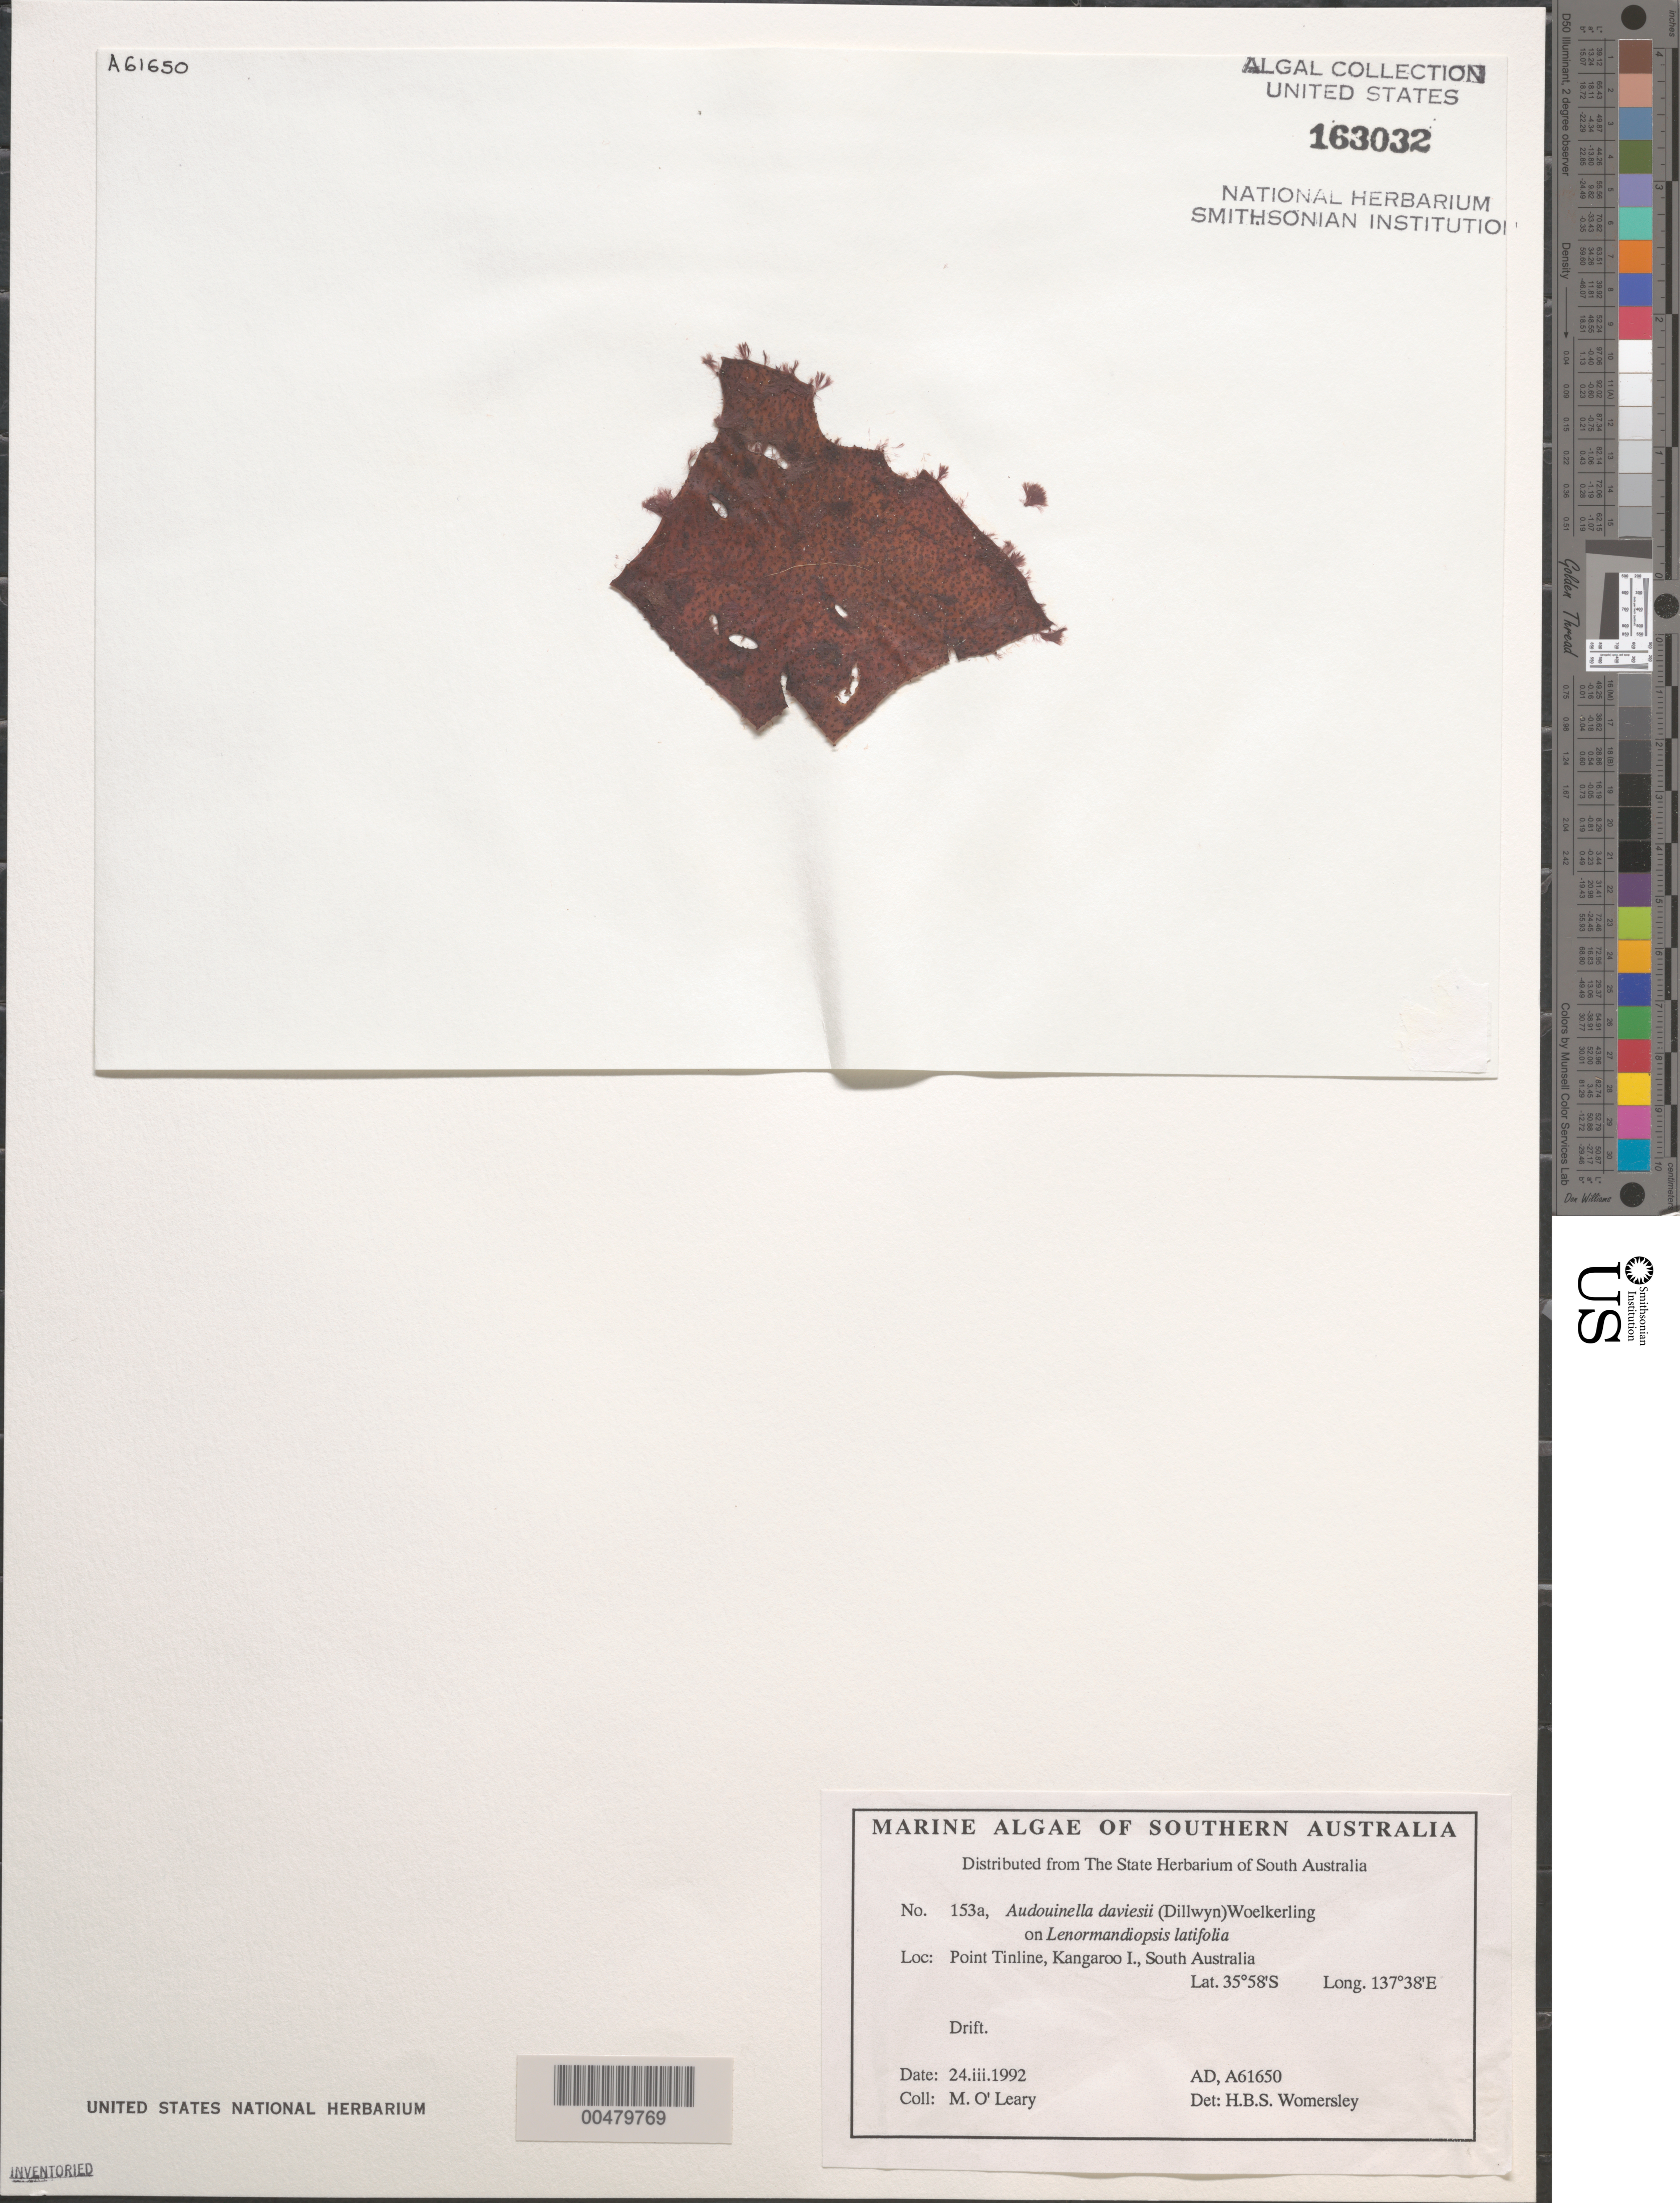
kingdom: Plantae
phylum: Rhodophyta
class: Florideophyceae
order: Colaconematales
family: Colaconemataceae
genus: Colaconema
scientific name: Colaconema daviesii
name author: (Dillwyn) H. Stegenga & Lokhorst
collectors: M. O'Leary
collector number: Ad A61650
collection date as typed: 24 Mar 1992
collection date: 1992-03-24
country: Australia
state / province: South Australia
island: Kangaroo Island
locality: Point Tinline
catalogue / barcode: US 163032